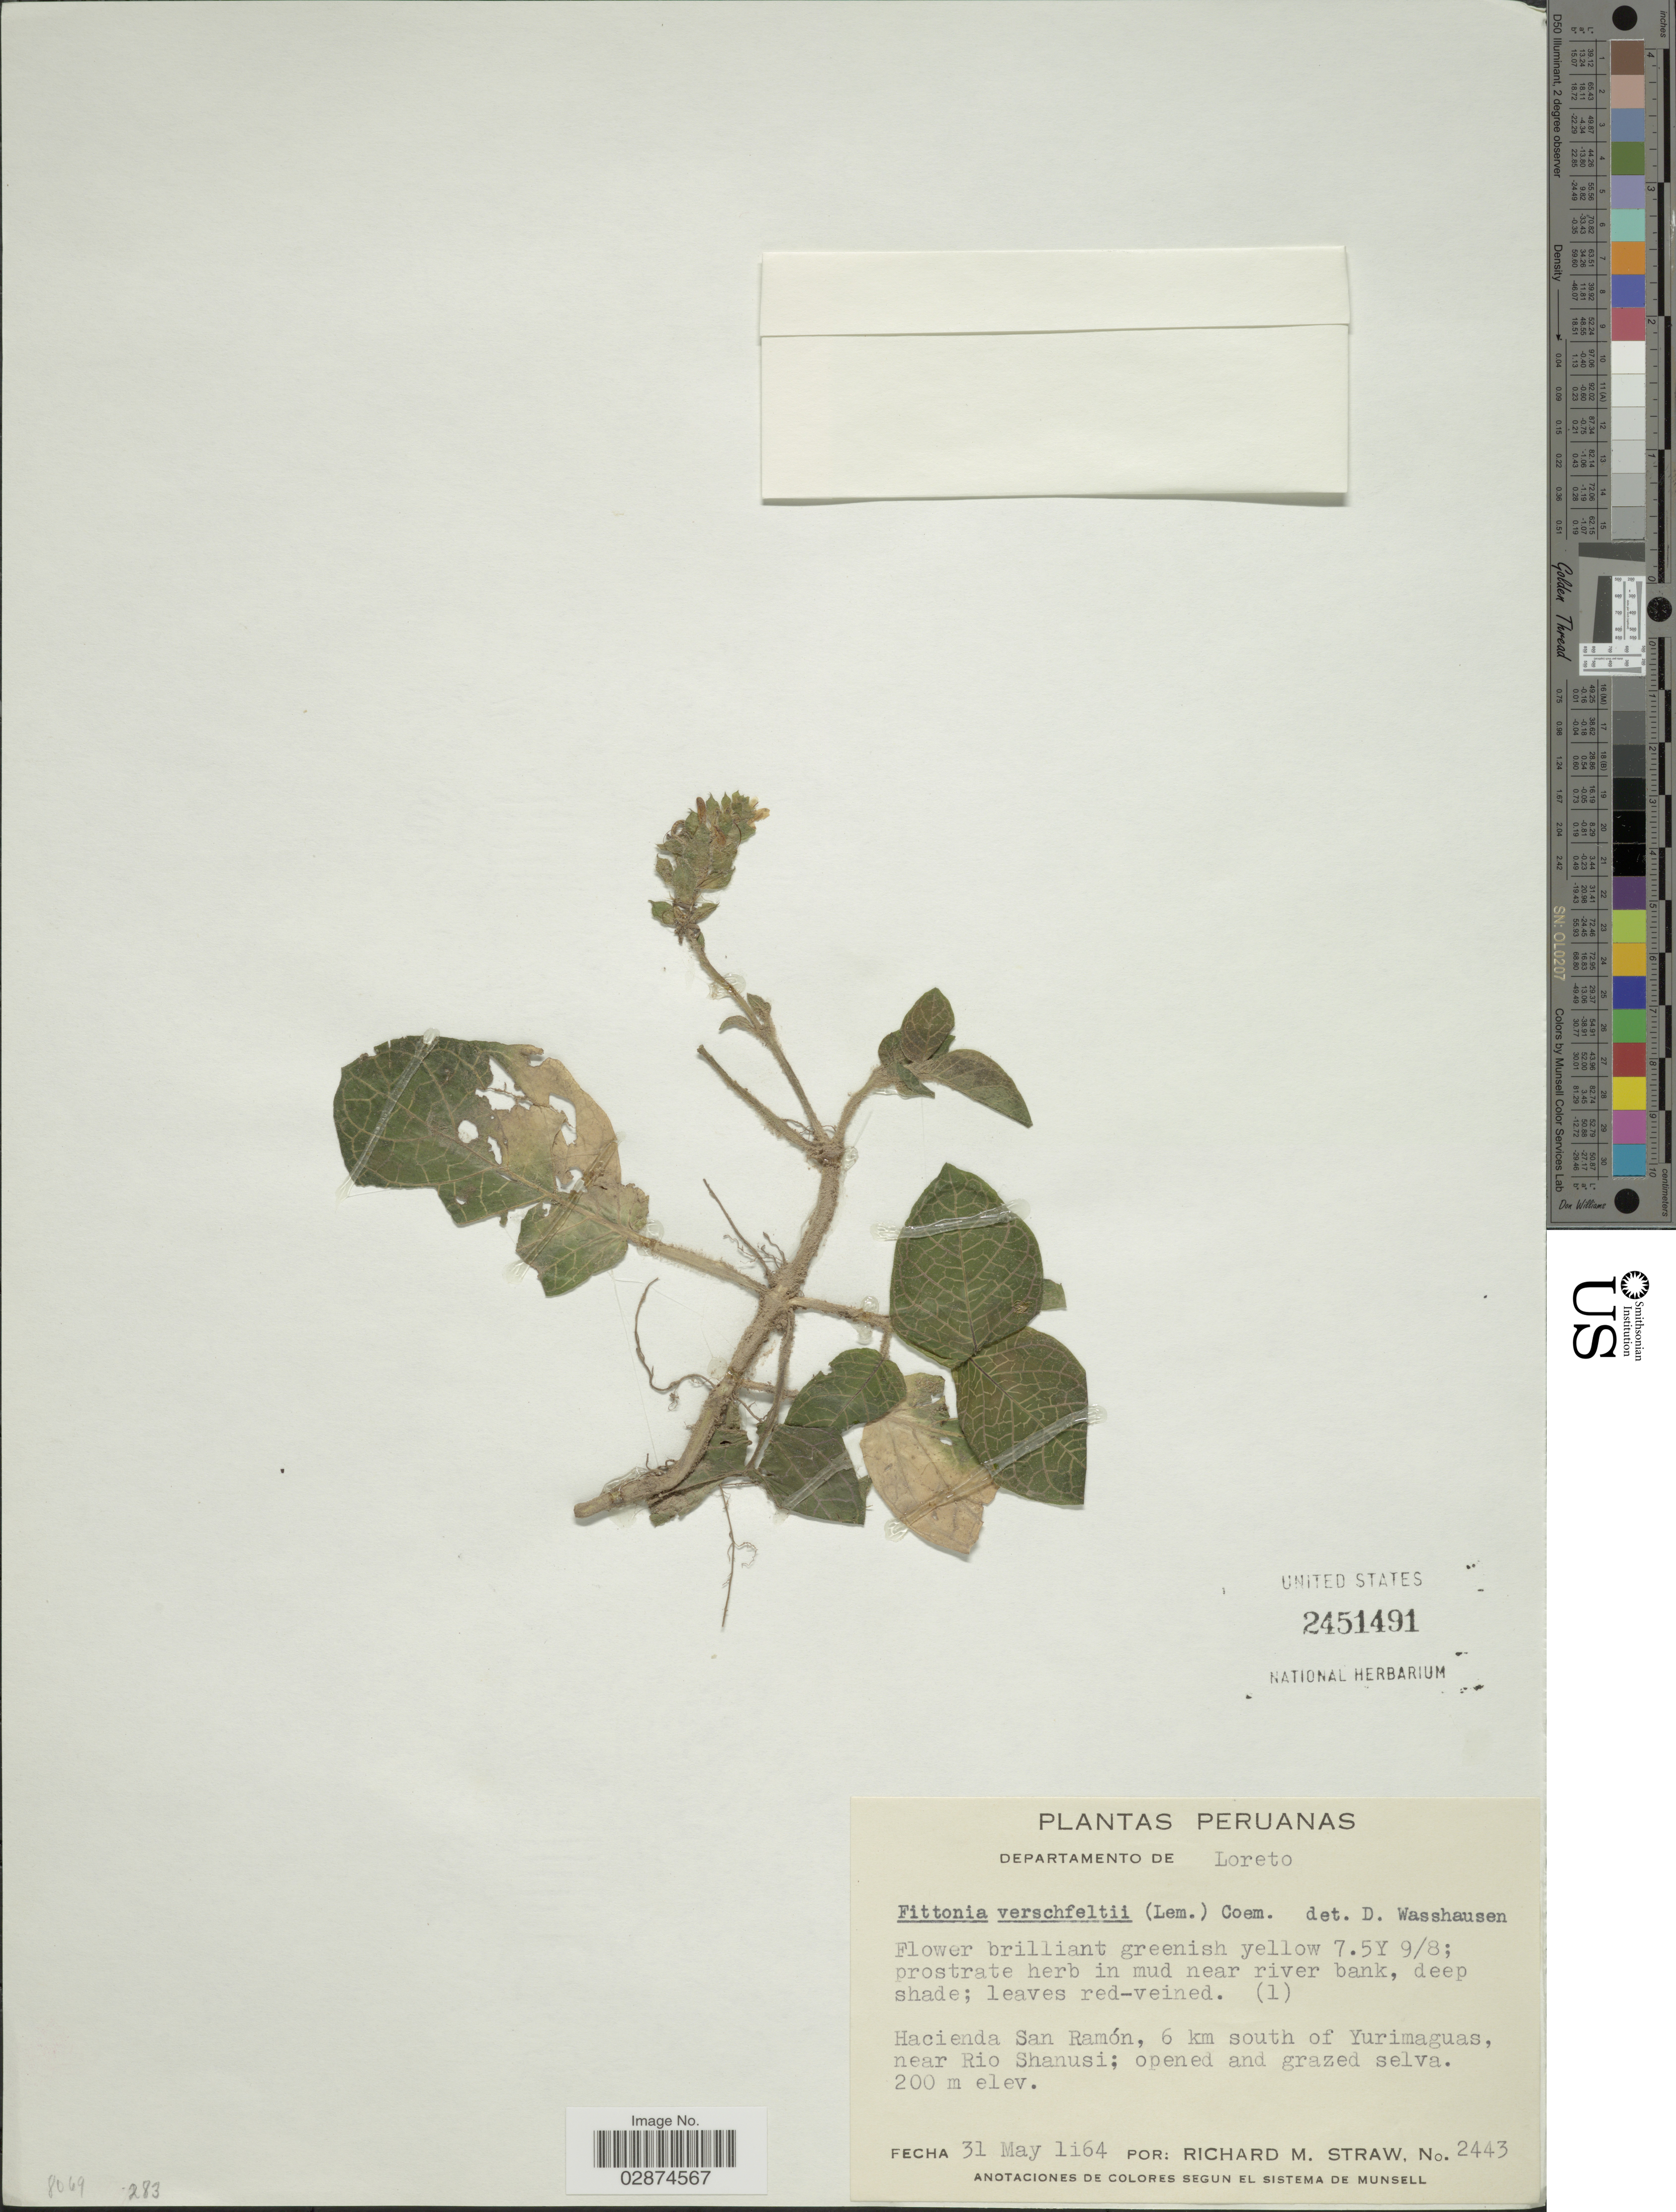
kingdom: Plantae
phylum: Tracheophyta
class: Magnoliopsida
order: Lamiales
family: Acanthaceae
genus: Fittonia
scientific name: Fittonia albivenis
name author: (Lindl. ex Veitch) Brummitt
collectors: R. M. Straw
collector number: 2443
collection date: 1964-05-31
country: Peru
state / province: Loreto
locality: Departamento de Loreto. Hacienda San Ramón, 6 km south of Yurimaguas, near Rio Shanusi.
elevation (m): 200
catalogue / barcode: US 2451491